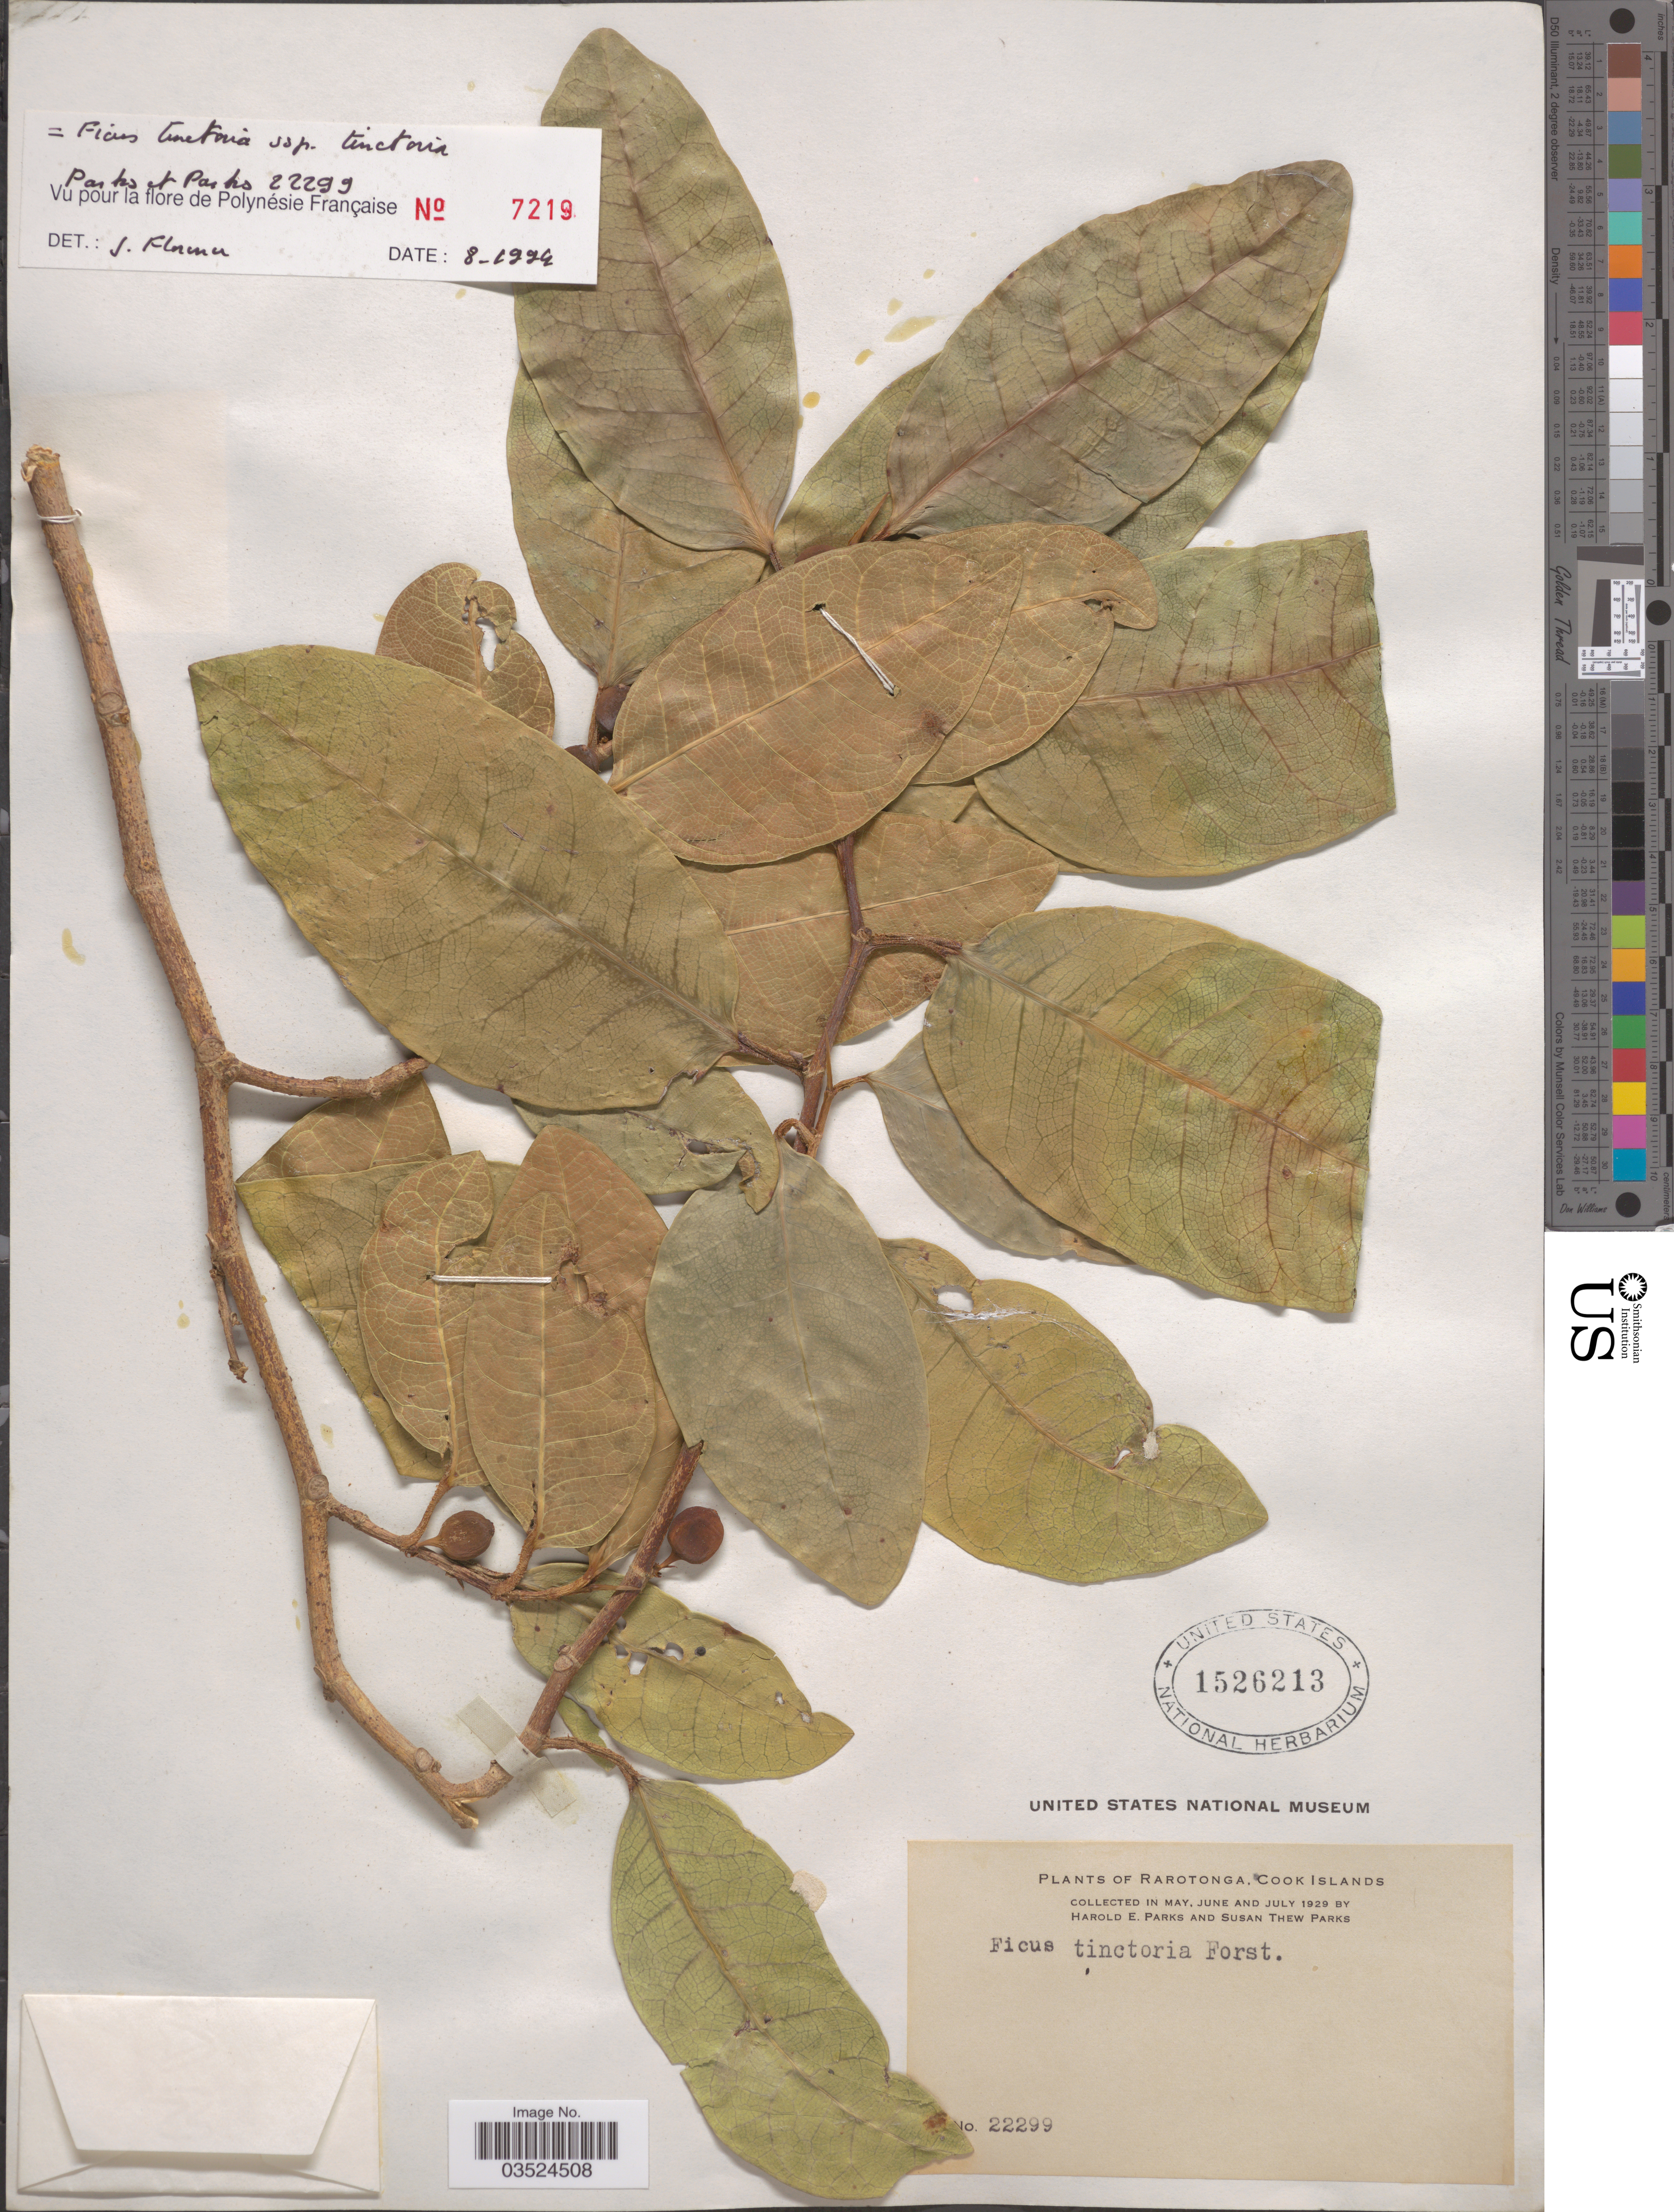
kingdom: Plantae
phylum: Tracheophyta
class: Magnoliopsida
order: Rosales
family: Moraceae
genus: Ficus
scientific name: Ficus tinctoria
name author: G. Forst.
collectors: H. E. Parks & S. Parks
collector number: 22299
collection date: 1929-05/1929-07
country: Cook Islands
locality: Rarotonga.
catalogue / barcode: US 1526213